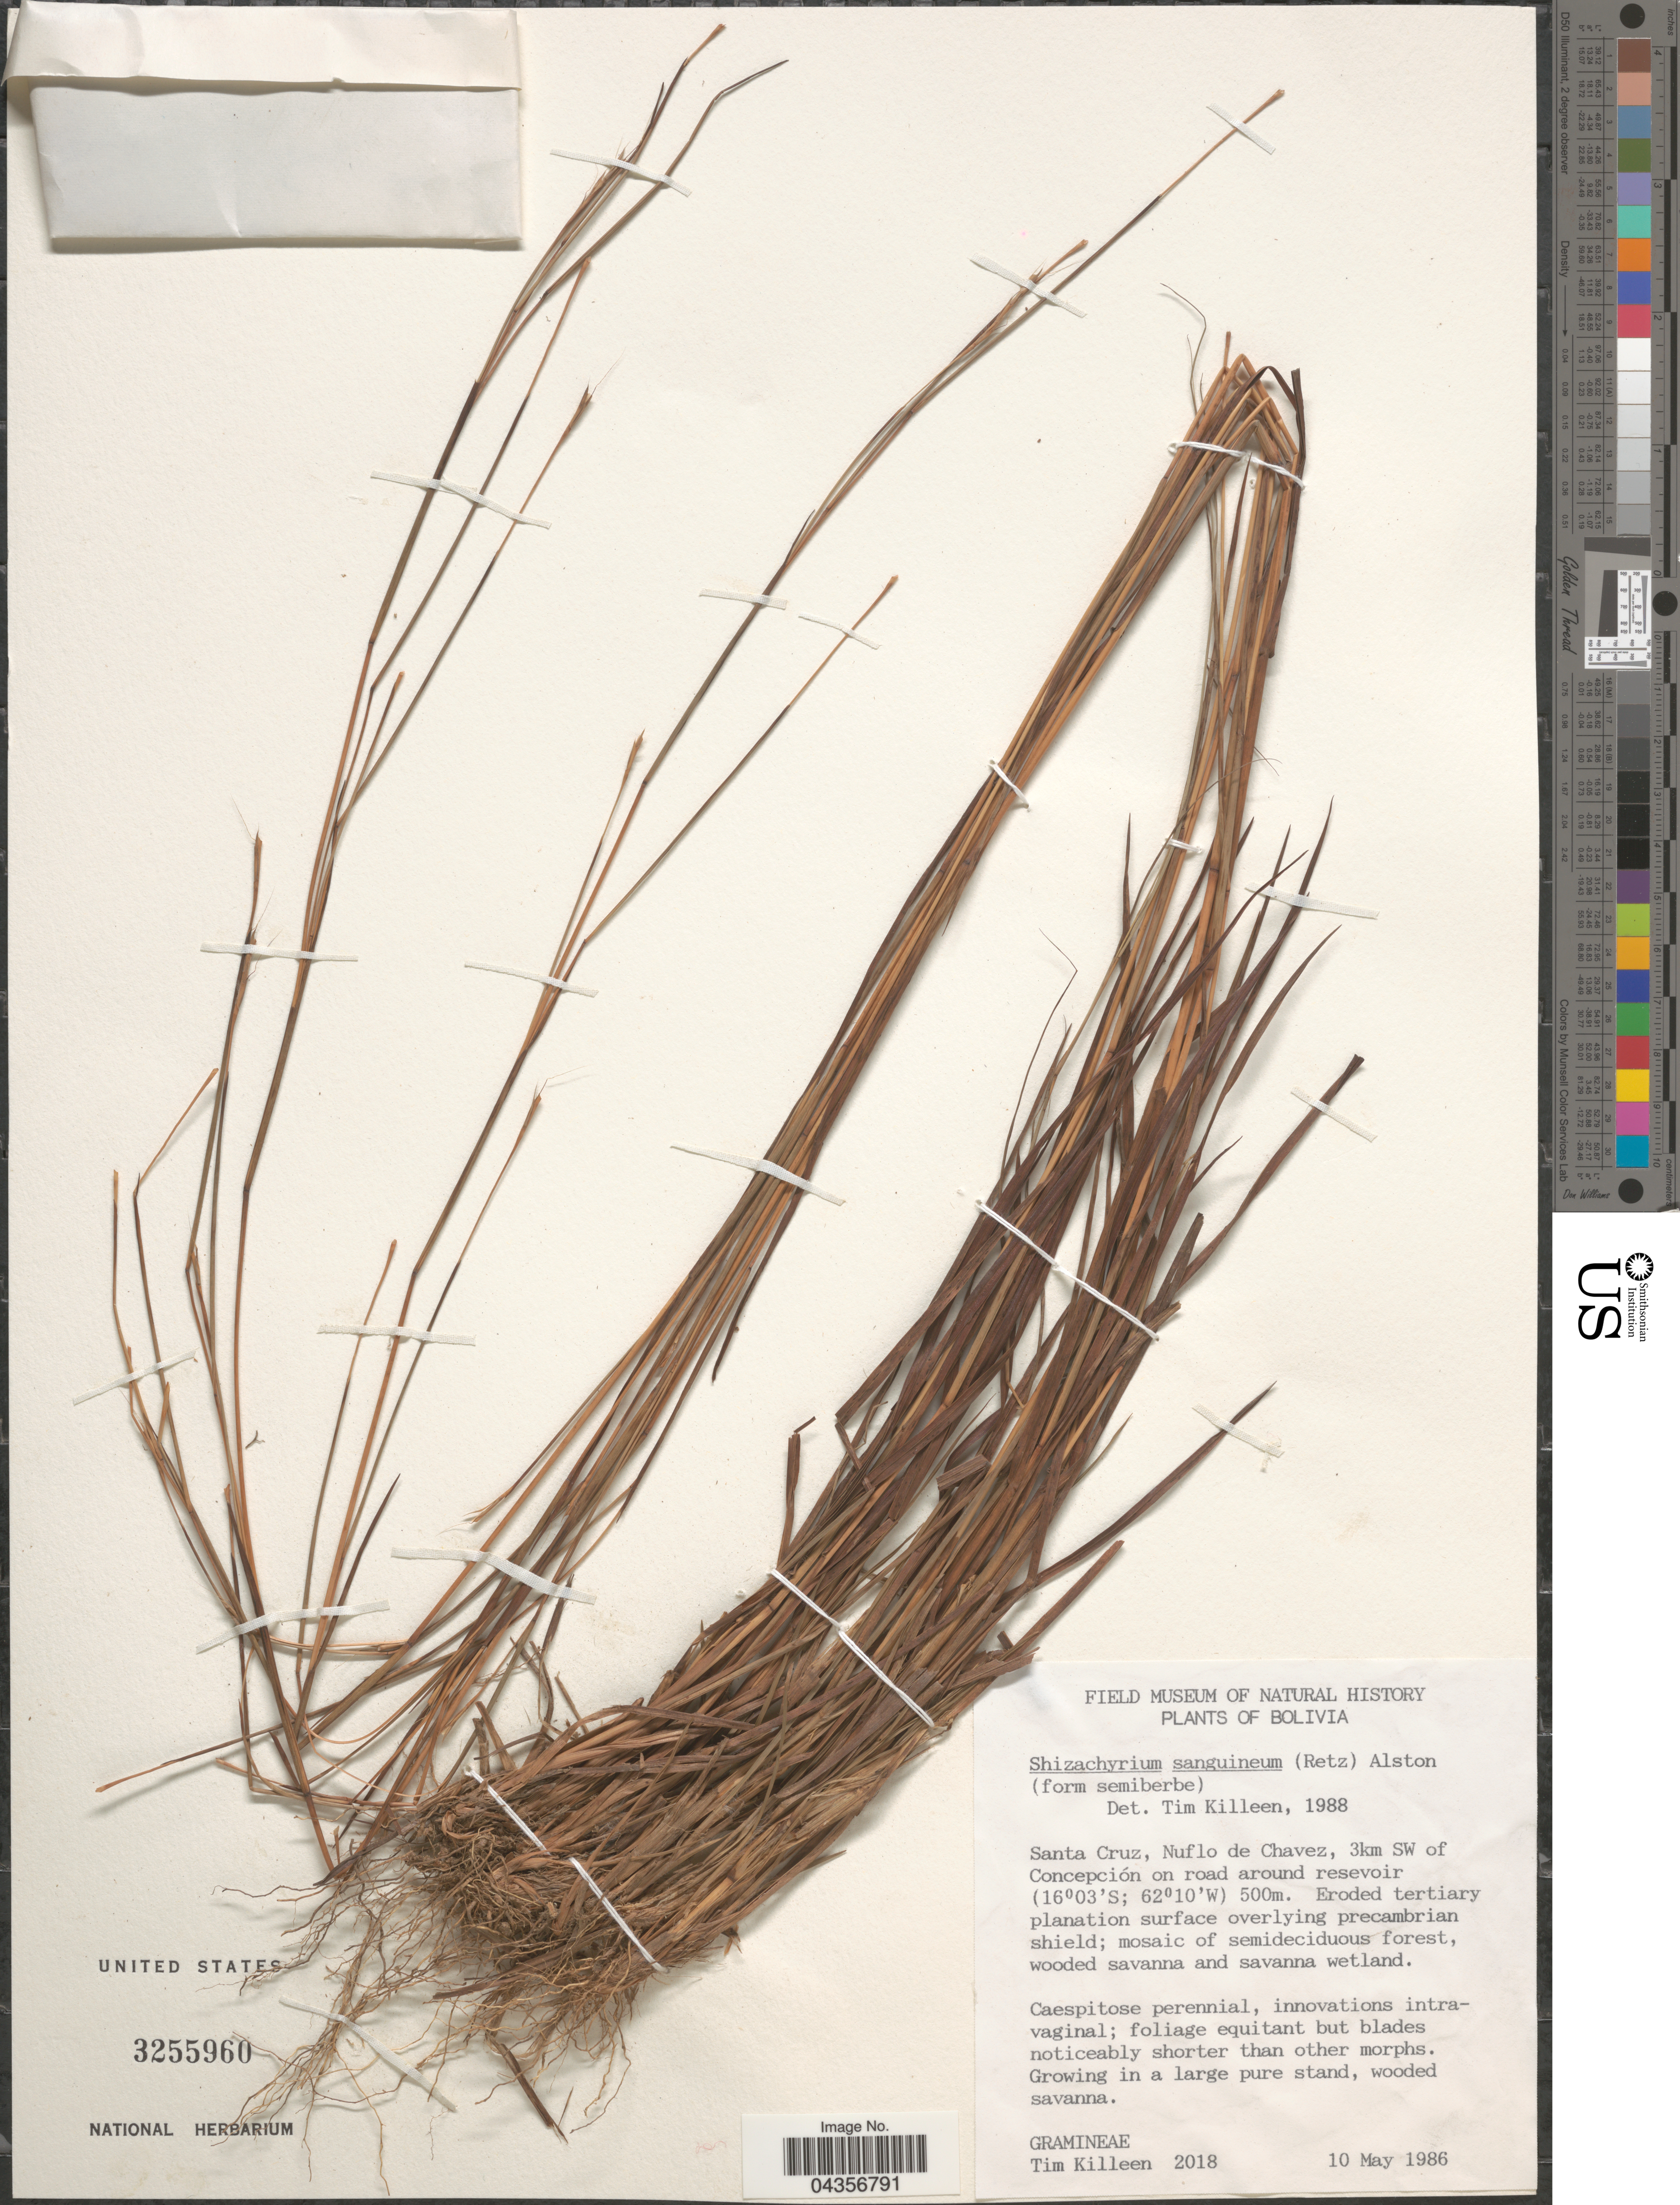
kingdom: Plantae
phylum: Tracheophyta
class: Liliopsida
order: Poales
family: Poaceae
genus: Schizachyrium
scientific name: Schizachyrium sanguineum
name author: (Retz.) Alston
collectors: T. J. Killeen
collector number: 2018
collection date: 1986-05-10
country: Bolivia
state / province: Santa Cruz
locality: Santa Cruz, Nuflo de Chavez, 3km SW of Concepción on road around reservoir.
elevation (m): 500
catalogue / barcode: US 3255960